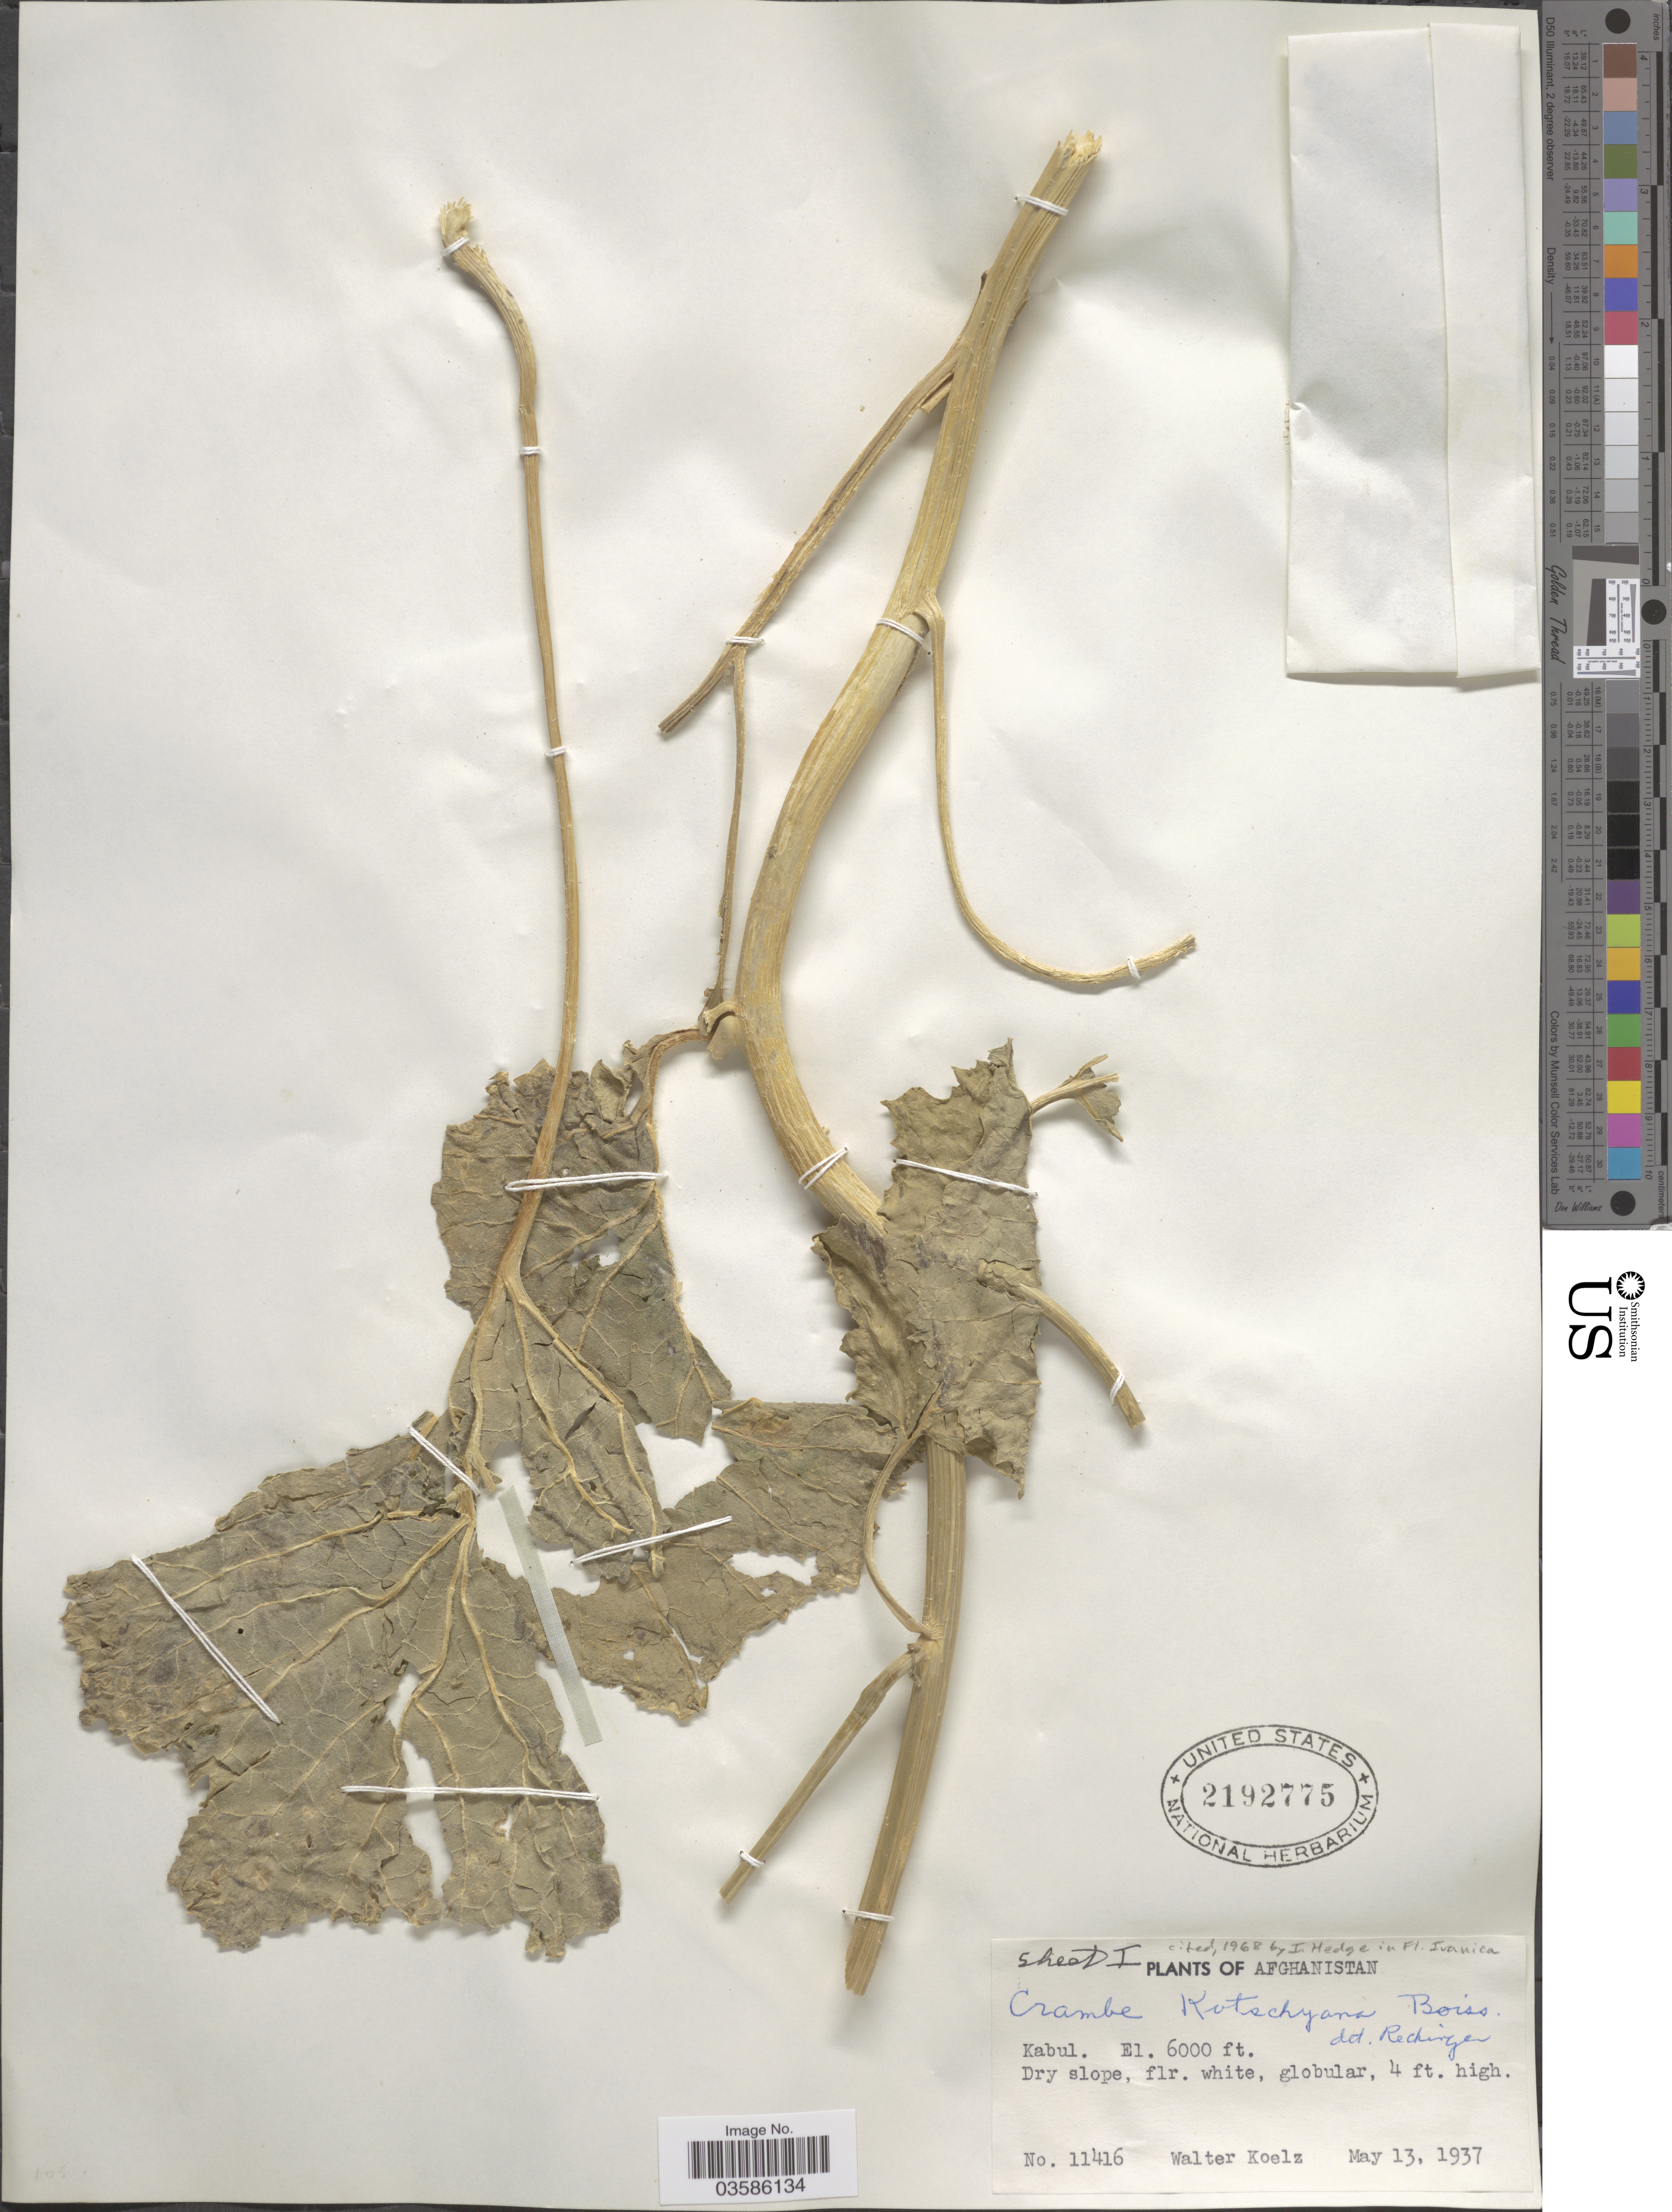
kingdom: Plantae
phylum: Tracheophyta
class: Magnoliopsida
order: Brassicales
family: Brassicaceae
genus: Crambe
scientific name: Crambe kotschyana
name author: Boiss.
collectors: W. N. Koelz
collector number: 11416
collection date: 1937-05-13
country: Afghanistan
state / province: Kabul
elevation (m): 1829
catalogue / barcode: US 2192775